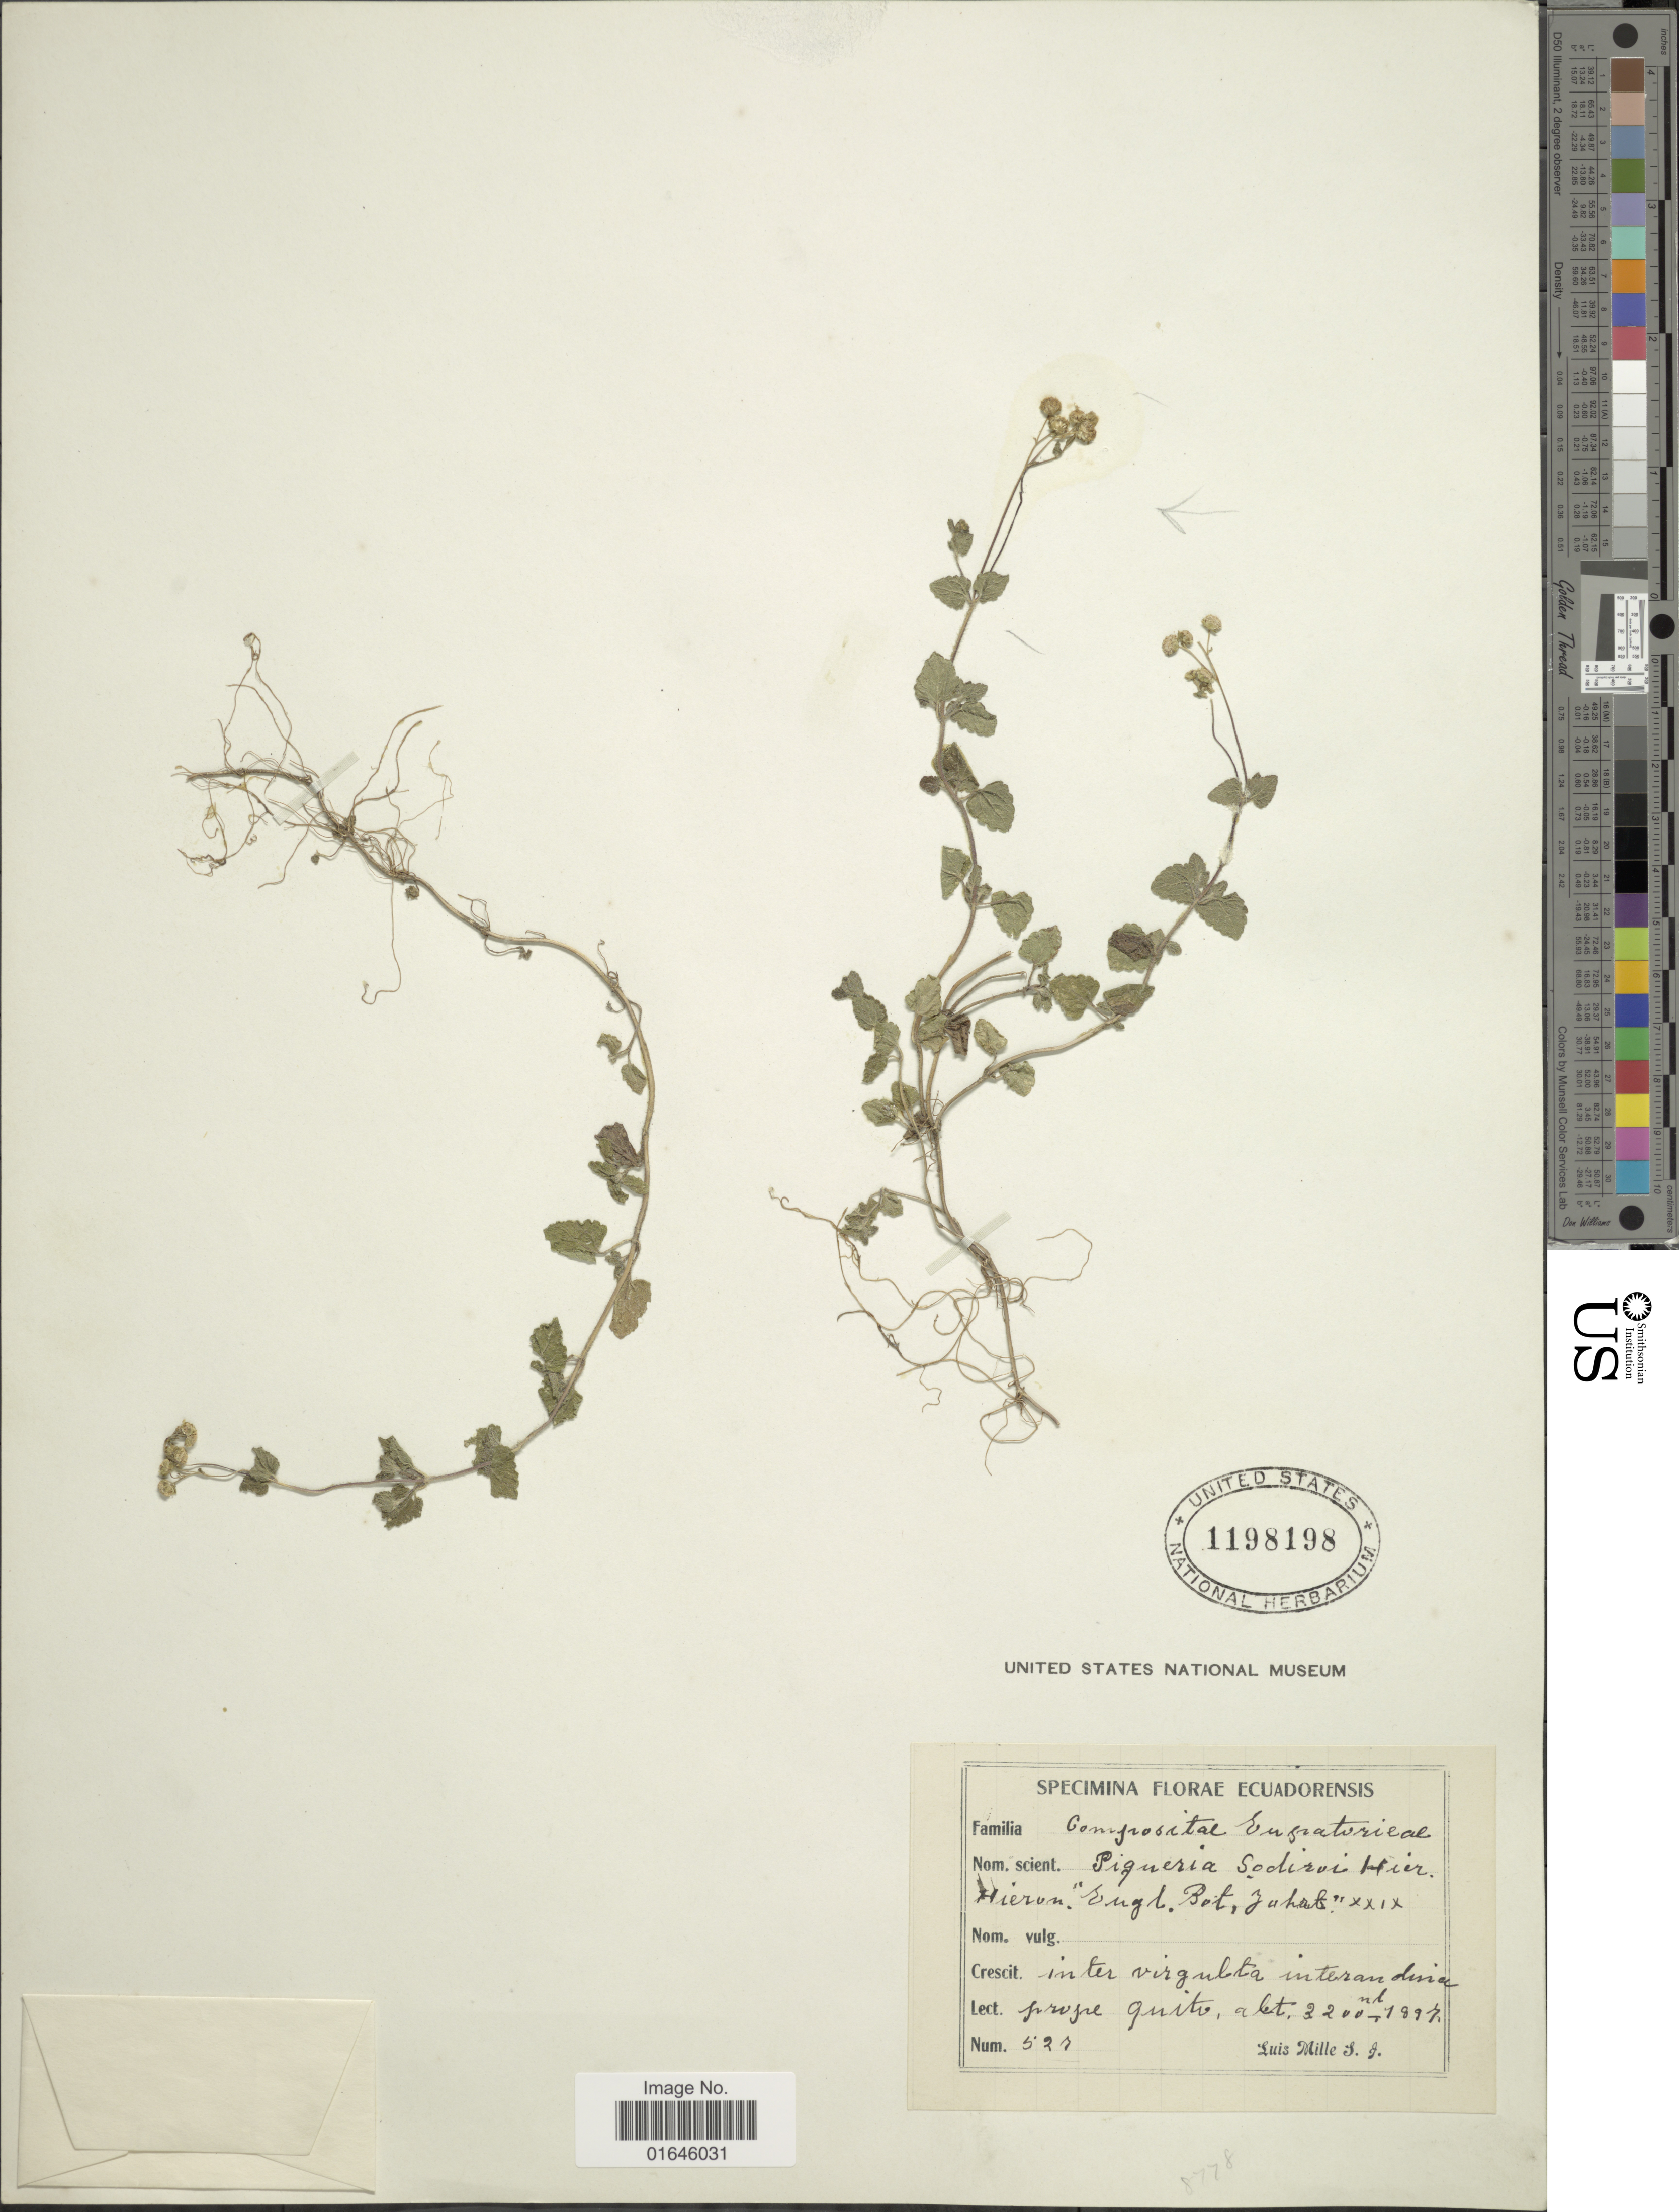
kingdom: Plantae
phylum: Tracheophyta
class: Magnoliopsida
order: Asterales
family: Asteraceae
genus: Guevaria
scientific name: Guevaria sodiroi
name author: (Hieron. in Sodiro) R.M. King & H. Rob.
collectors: L. Mille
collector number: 527*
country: Ecuador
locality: Inter virgnlta inter andima, Prope quito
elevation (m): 1897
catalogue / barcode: US 1198198